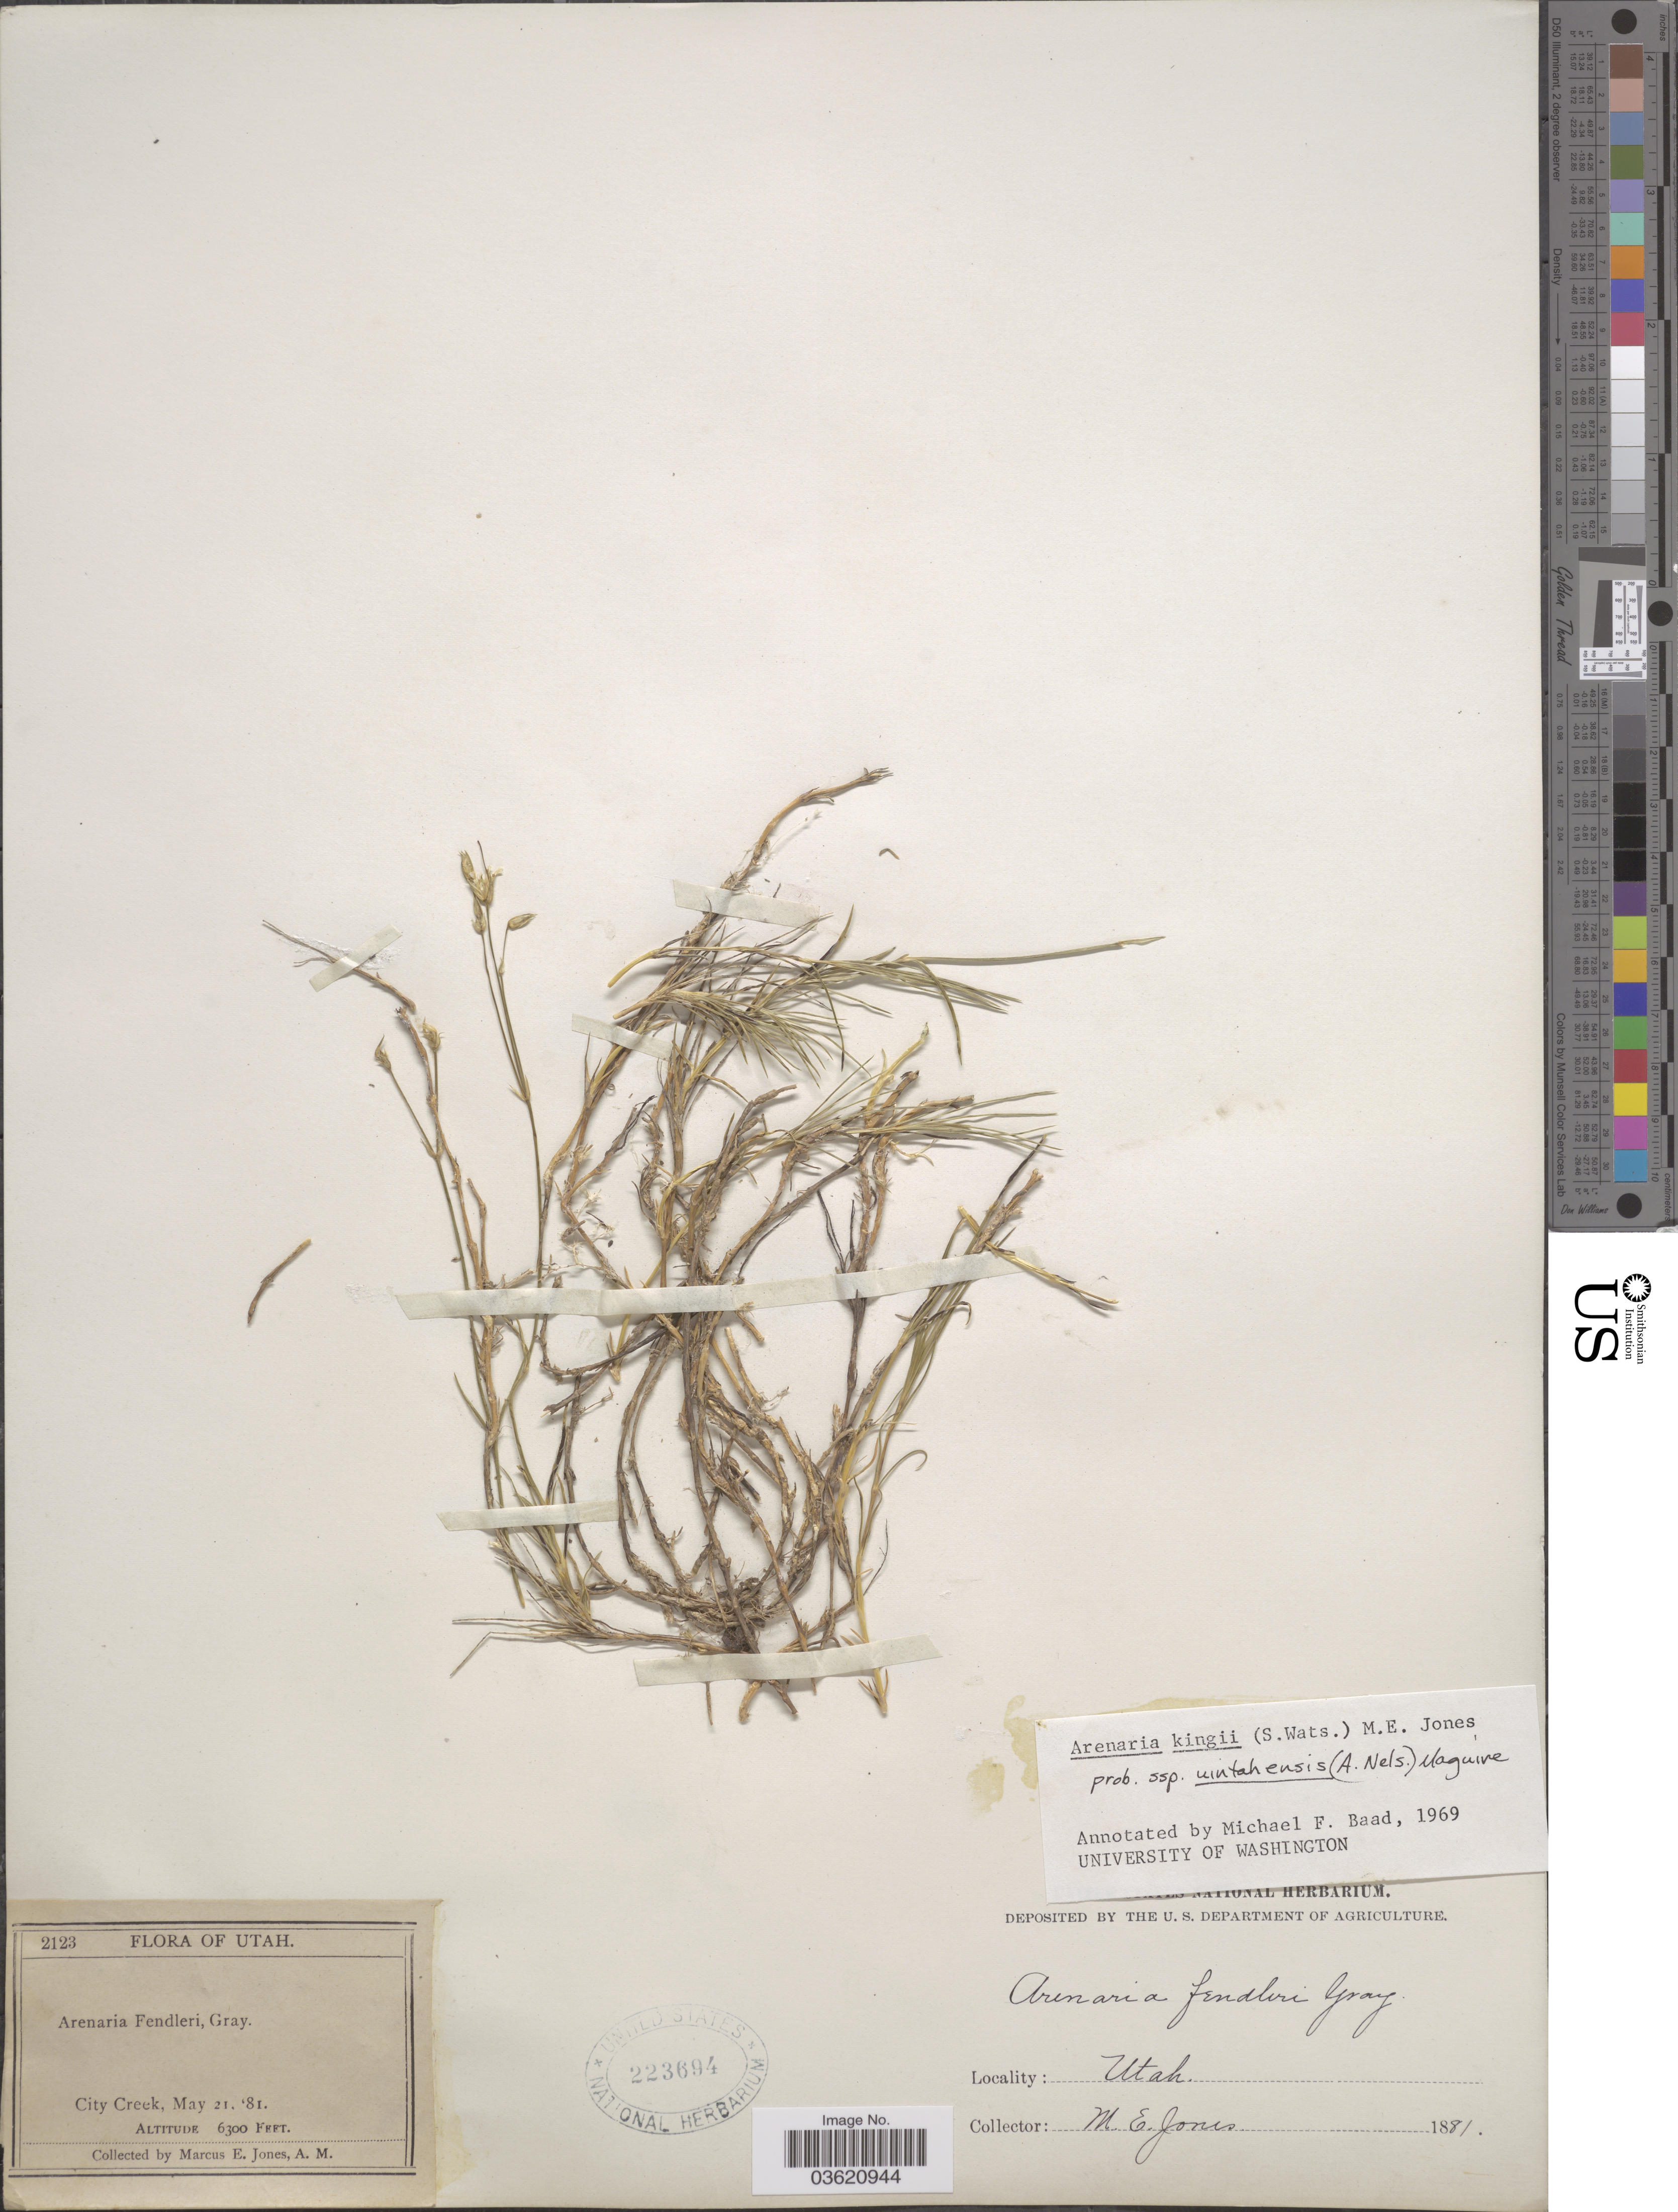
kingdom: Plantae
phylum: Tracheophyta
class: Magnoliopsida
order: Caryophyllales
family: Caryophyllaceae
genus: Eremogone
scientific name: Eremogone loisiae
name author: N.H. Holmgren & P.K. Holmgren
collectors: M. E. Jones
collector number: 2123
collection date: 1881-05-21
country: United States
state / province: Utah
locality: City Creek.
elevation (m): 1920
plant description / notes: Cited by N.H. Holmgren & P.K. Holmgren in Brittonia 63(1): 4. 2011.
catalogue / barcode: US 223694